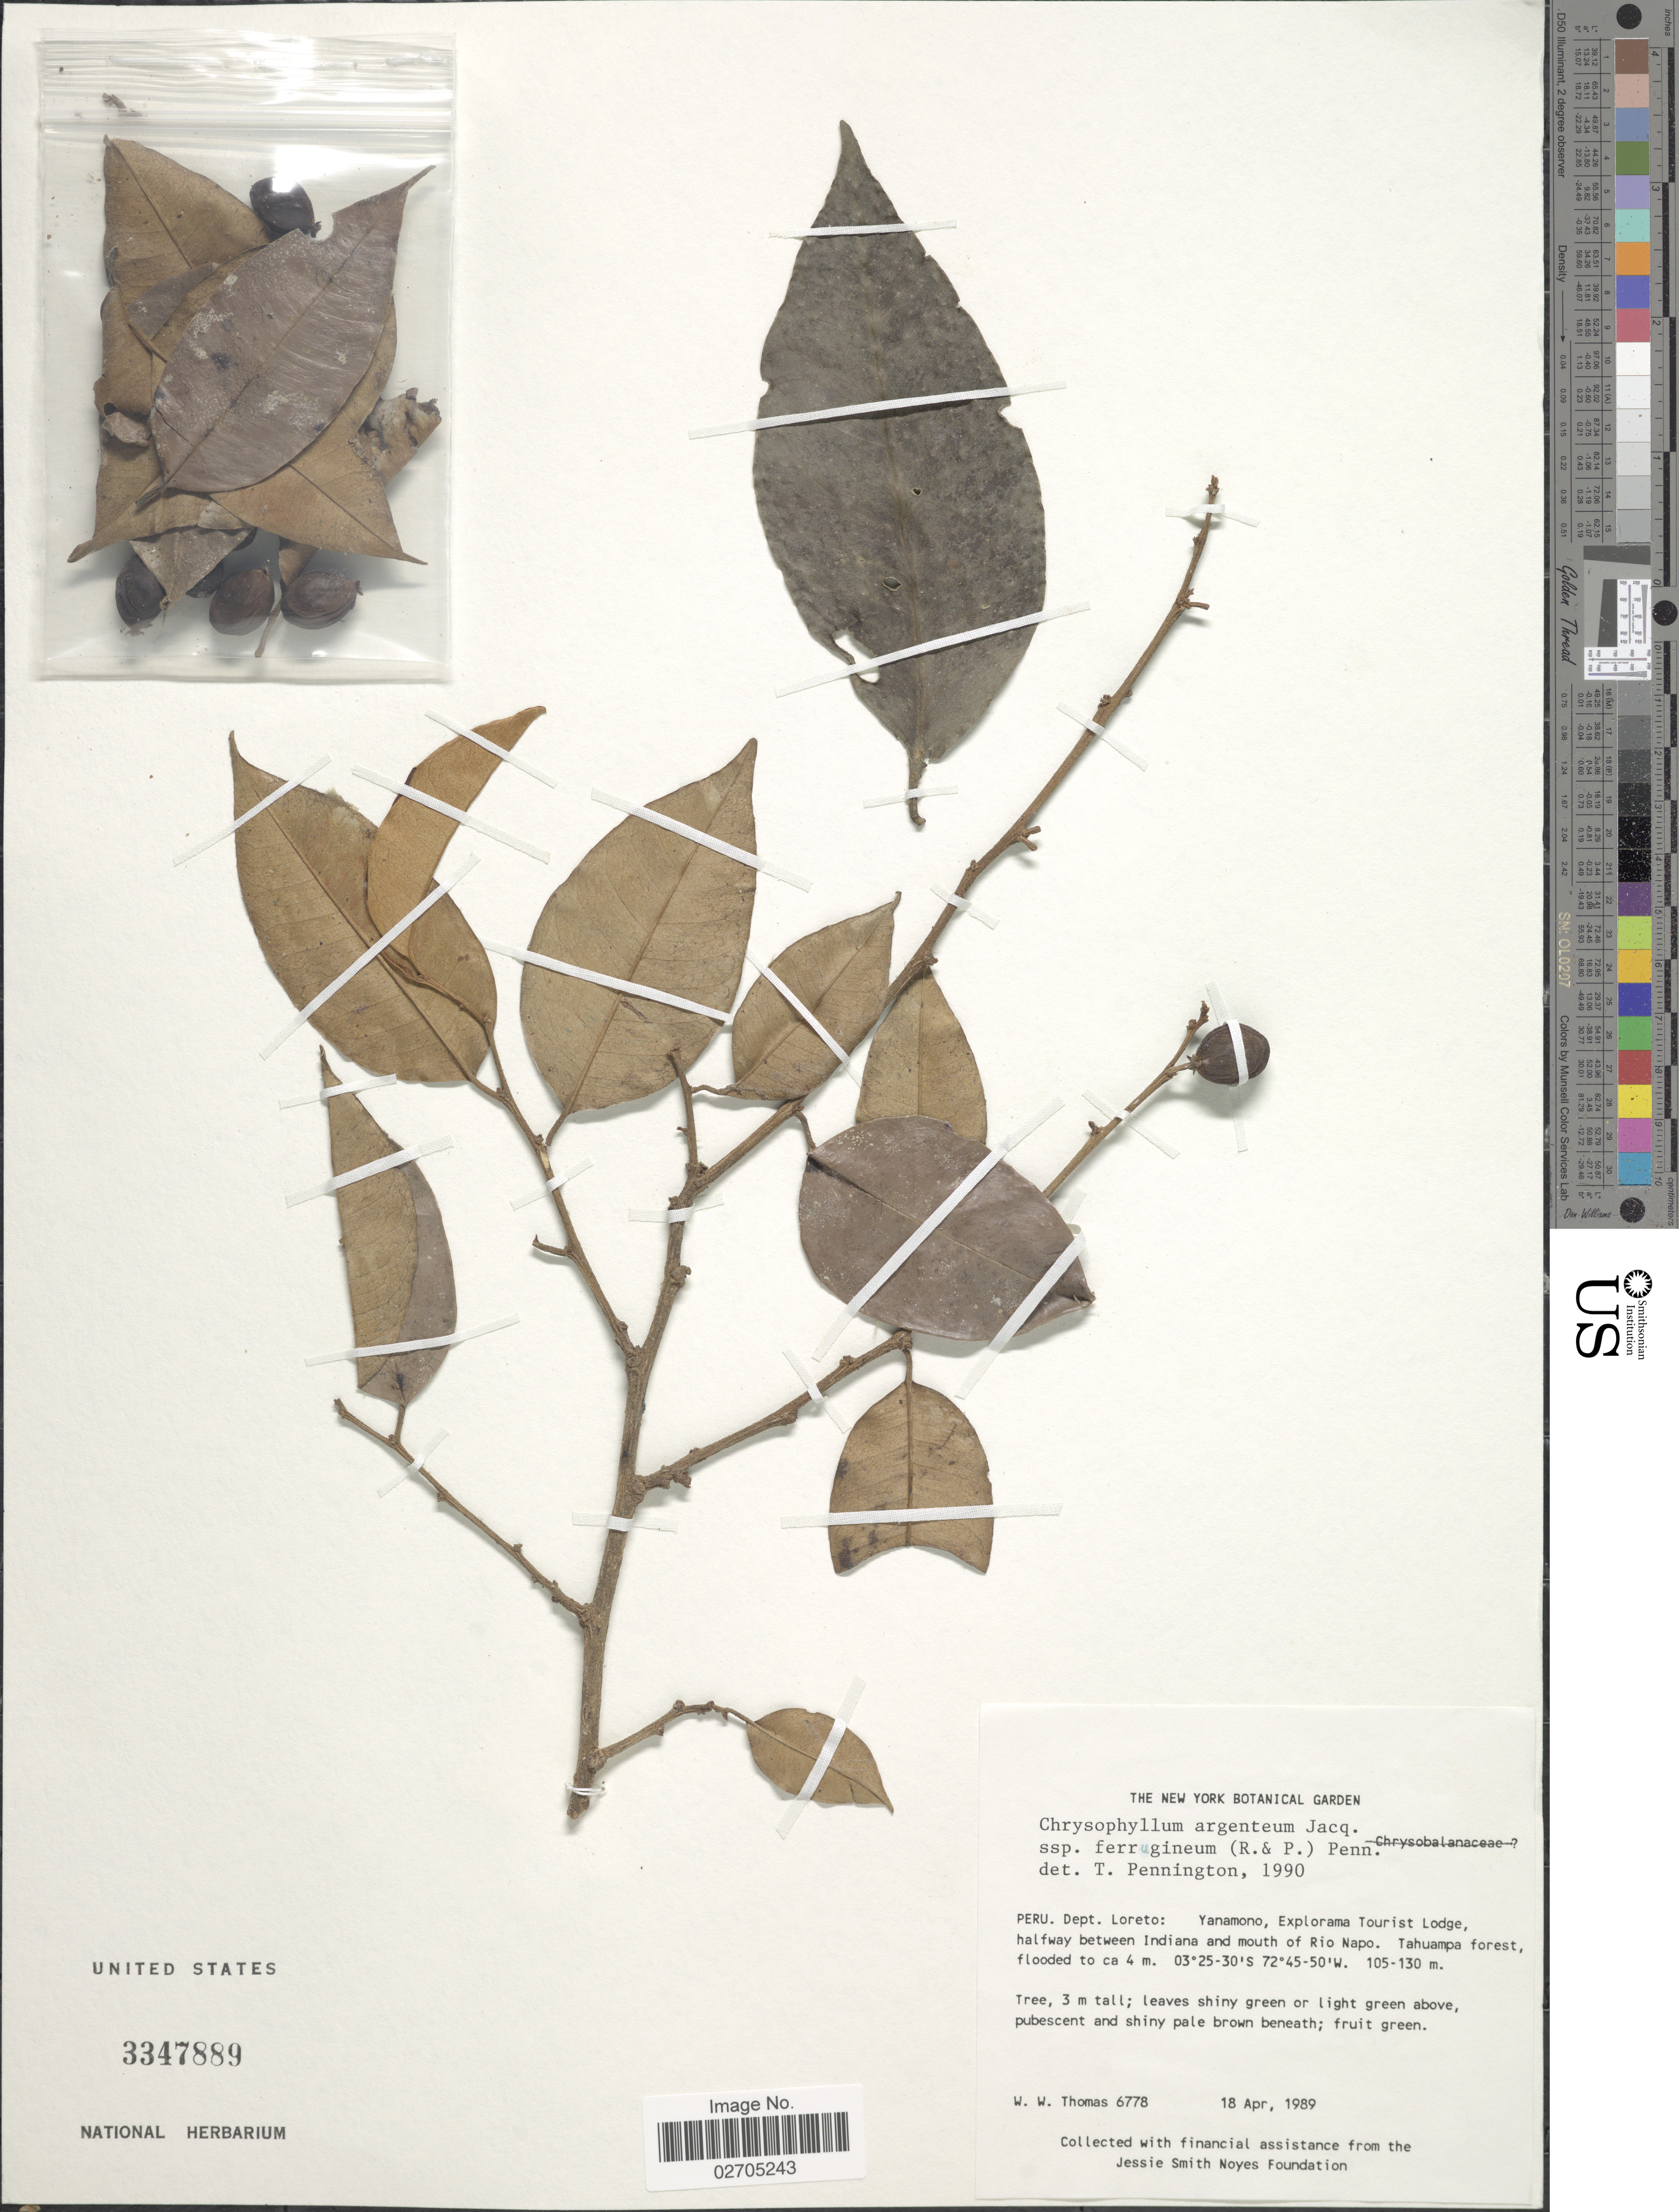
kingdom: Plantae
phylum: Tracheophyta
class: Magnoliopsida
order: Ericales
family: Sapotaceae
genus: Chrysophyllum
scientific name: Chrysophyllum argenteum subsp. ferrugineum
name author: (Ruiz & Pav.) T.D. Penn.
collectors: W. W. Thomas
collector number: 6778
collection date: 1989-04-18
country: Peru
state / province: Loreto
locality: Yanamono, Explorama Tourist Lodge, halfway between Indiana and mouth of Rio Napo, Tahuampa forest.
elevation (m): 105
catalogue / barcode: US 3347889